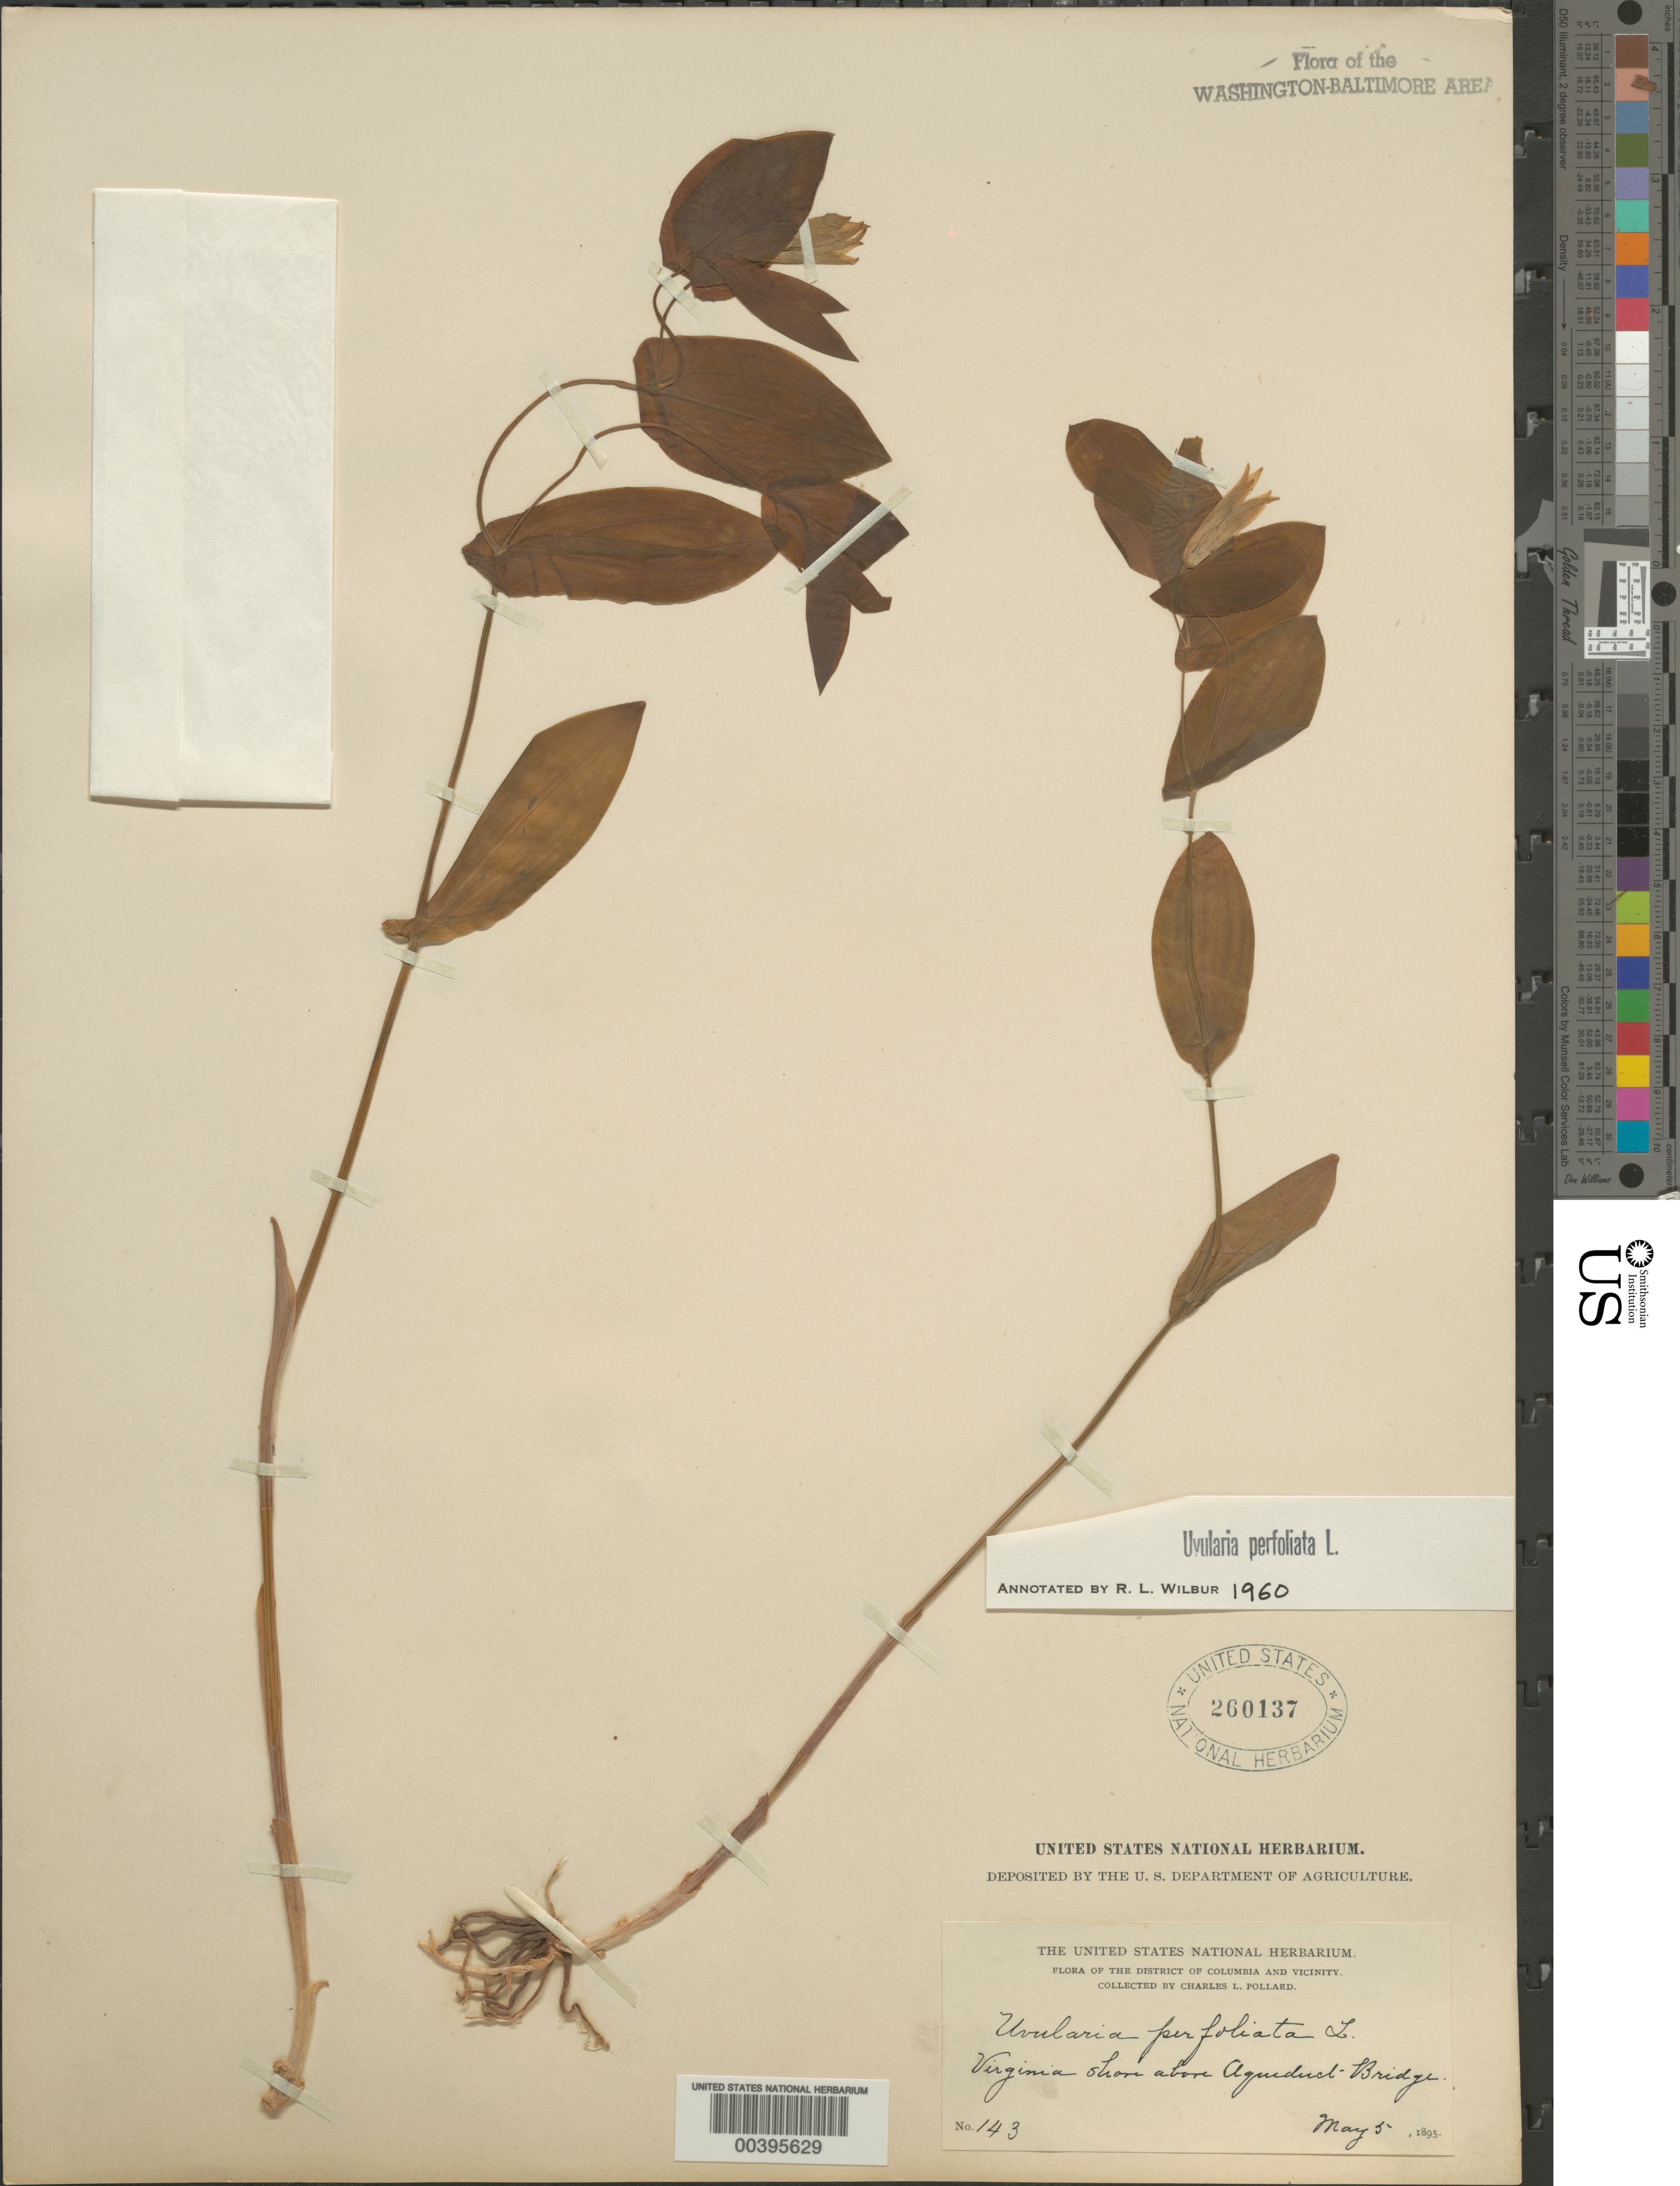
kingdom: Plantae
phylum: Tracheophyta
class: Liliopsida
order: Liliales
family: Colchicaceae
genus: Uvularia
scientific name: Uvularia perfoliata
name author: L.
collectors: C. L. Pollard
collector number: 143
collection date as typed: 05 May 1895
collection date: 1895-05-05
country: United States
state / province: Virginia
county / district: Fairfax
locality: Above Aqueduct Bridge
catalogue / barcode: US 260137